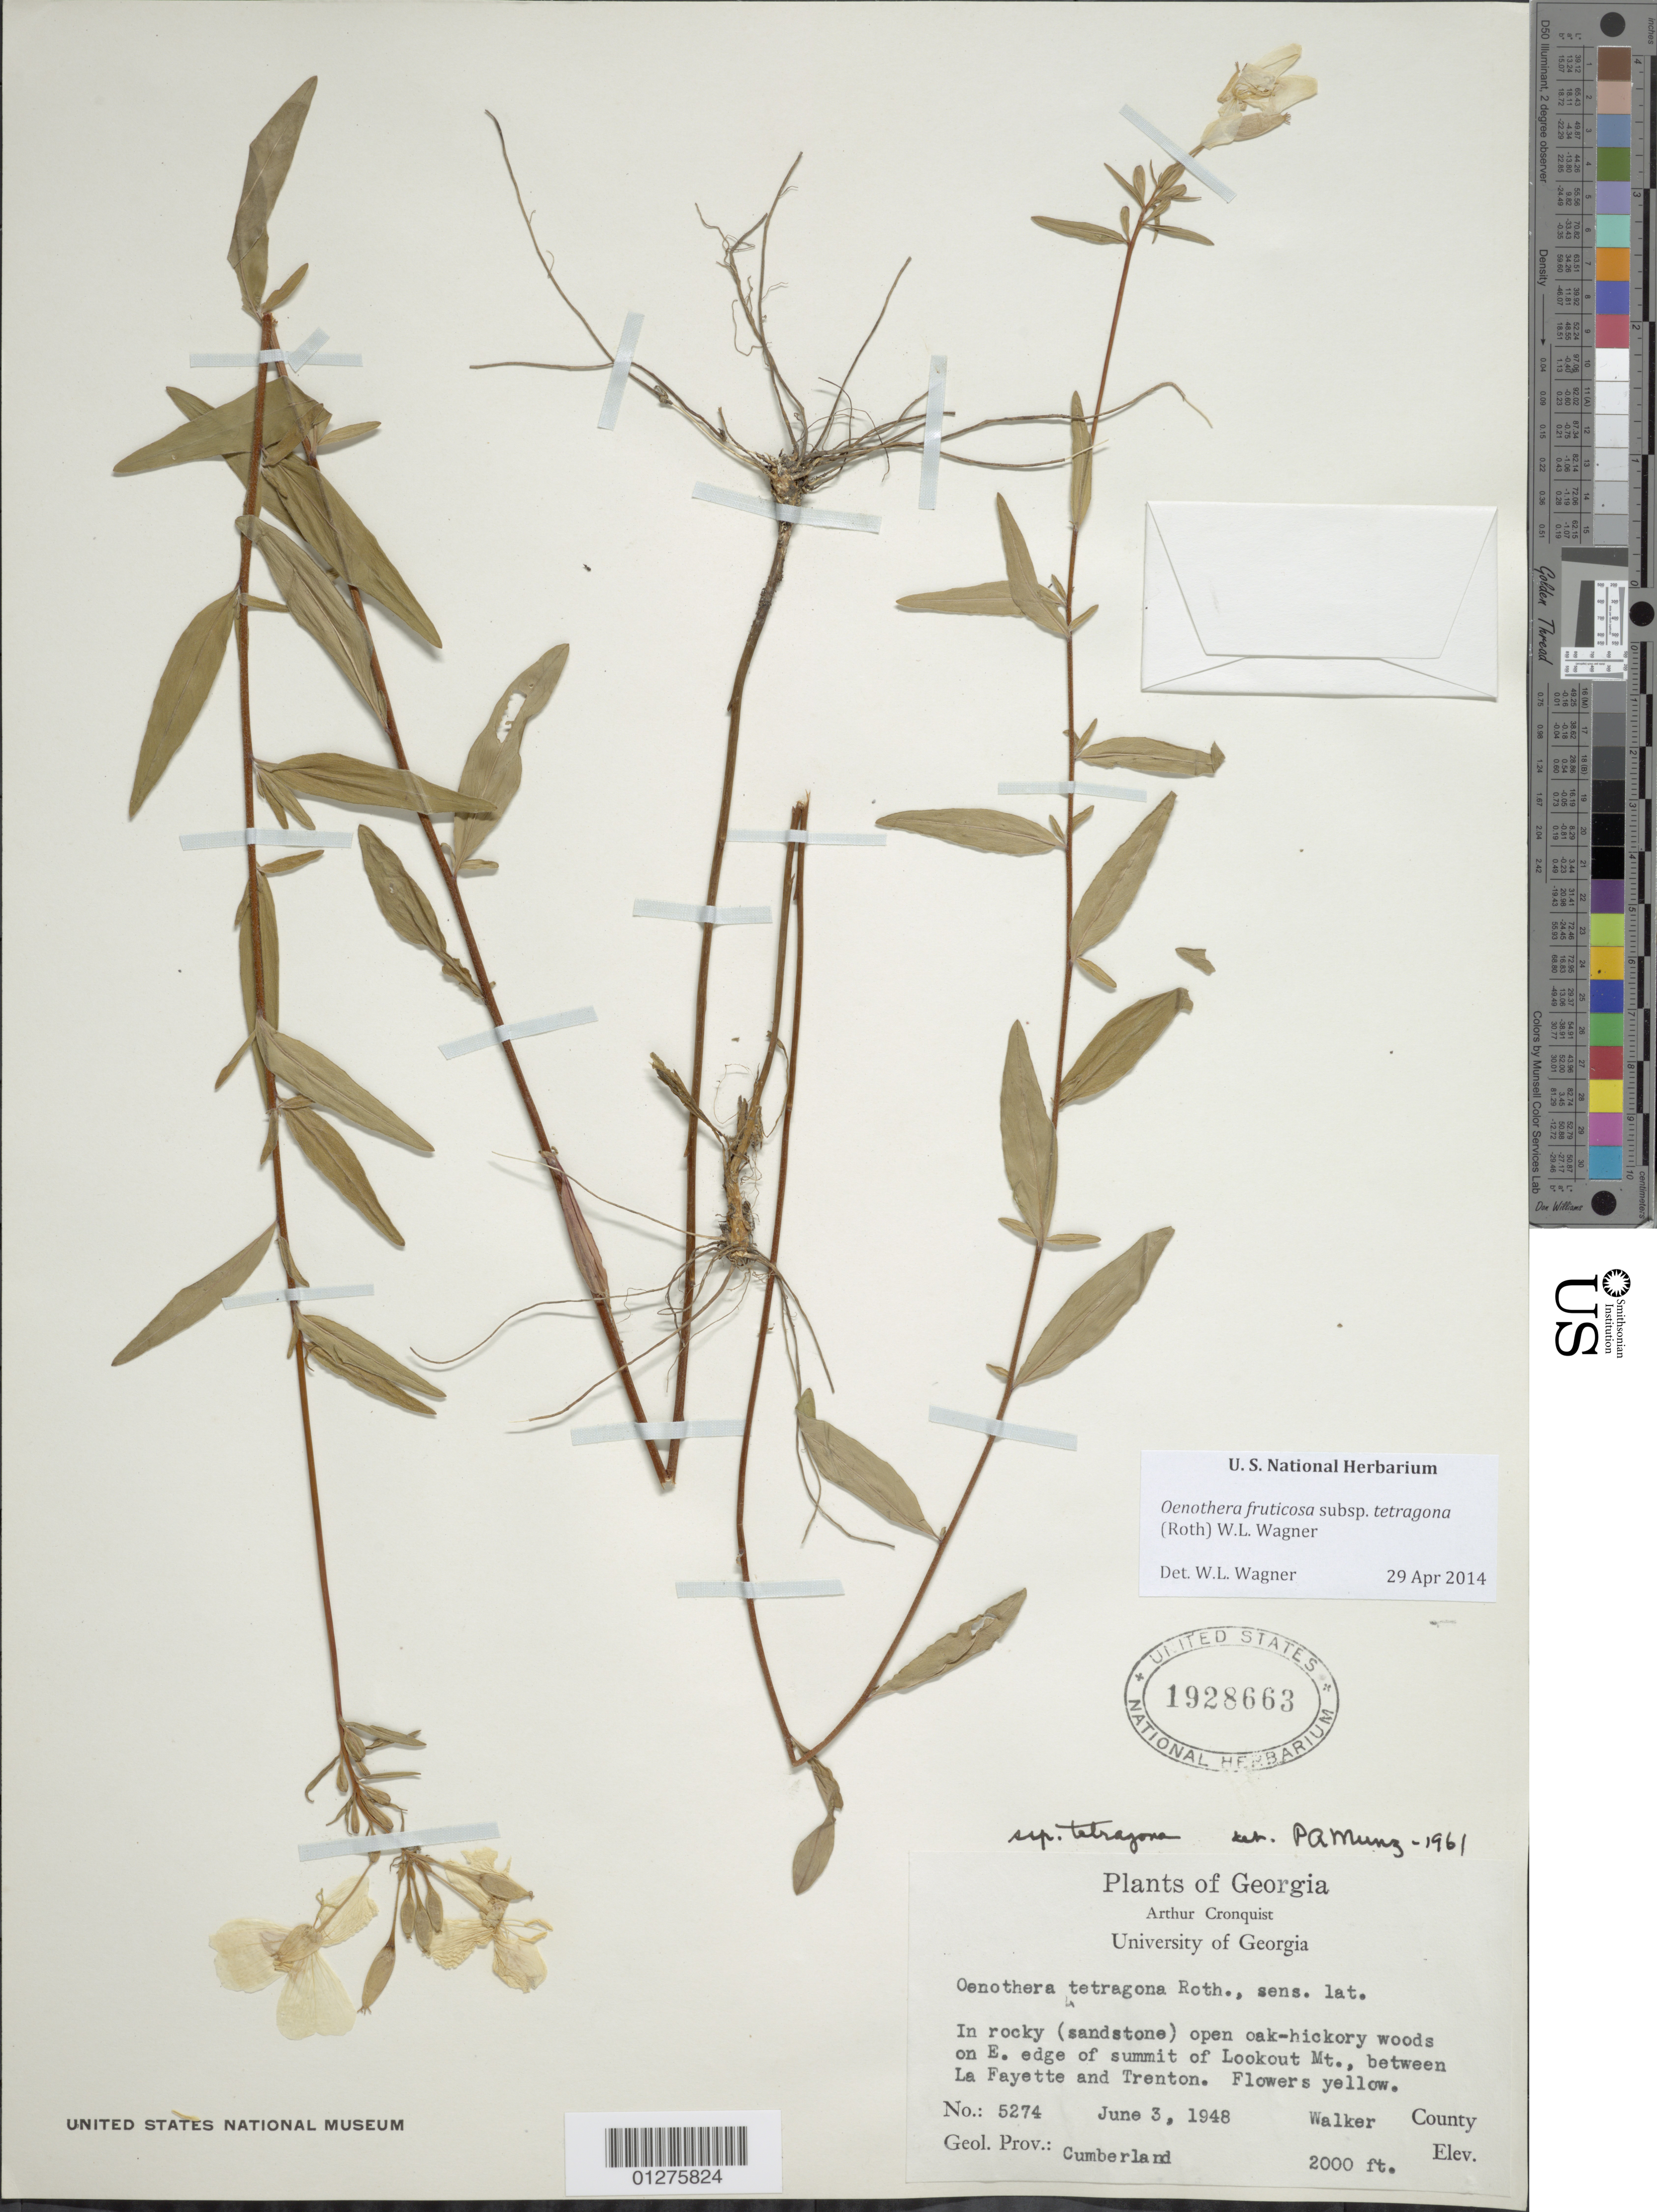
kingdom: Plantae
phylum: Tracheophyta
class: Magnoliopsida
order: Myrtales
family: Onagraceae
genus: Oenothera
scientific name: Oenothera fruticosa subsp. tetragona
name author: (Roth) W.L. Wagner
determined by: Wagner, W. L., (BOT), Smithsonian Institution - National Museum of Natural History (UNITED STATES)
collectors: A. J. Cronquist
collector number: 5274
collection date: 1948-06-03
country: United States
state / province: Georgia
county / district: Walker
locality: E. edge of summit of Lookout Mt., between La Fayette and Trenton, Cumberland.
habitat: In rocky open oak-hickory woods.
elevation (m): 610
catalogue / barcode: US 1928663